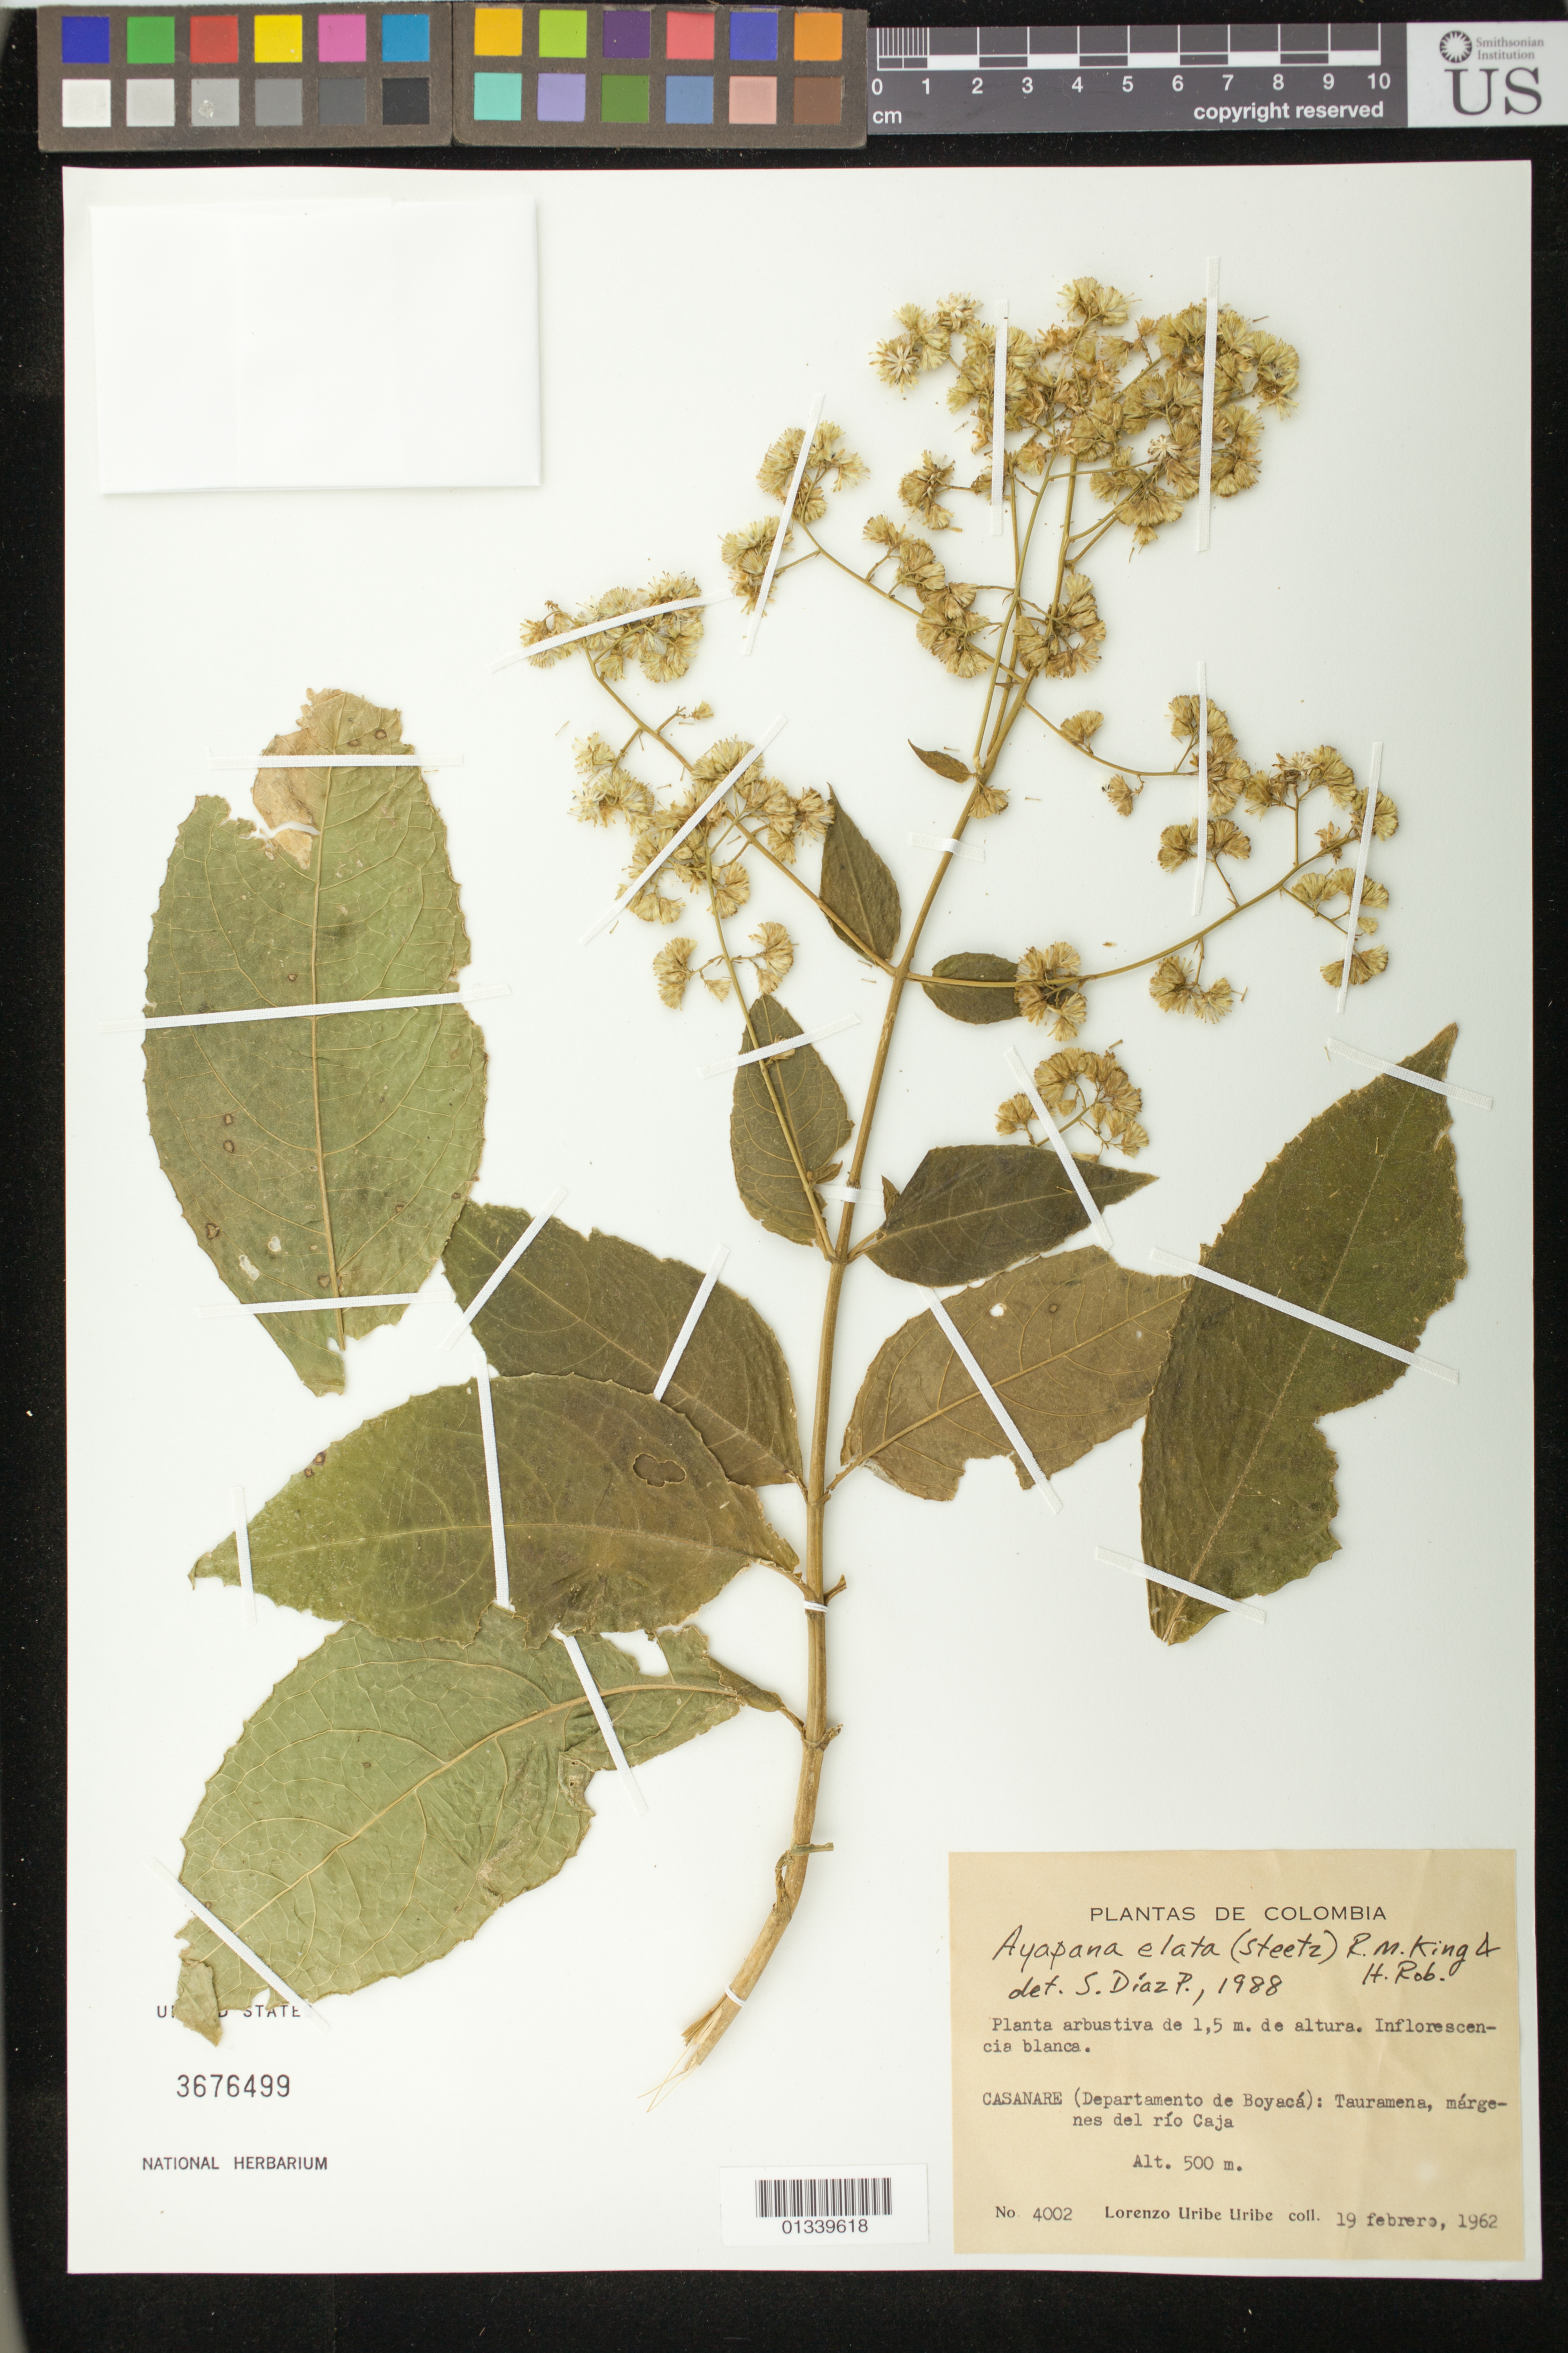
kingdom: Plantae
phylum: Tracheophyta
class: Magnoliopsida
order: Asterales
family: Asteraceae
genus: Ayapana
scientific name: Ayapana elata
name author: (Steetz) R.M. King & H. Rob.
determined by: Diaz Piedrahita, S.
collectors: L. Uribe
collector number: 4002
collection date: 1962-02-19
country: Colombia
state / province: Casanare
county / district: Tauramena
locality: Tauramena, margenes del rio Caja.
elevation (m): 500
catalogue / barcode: US 3676499